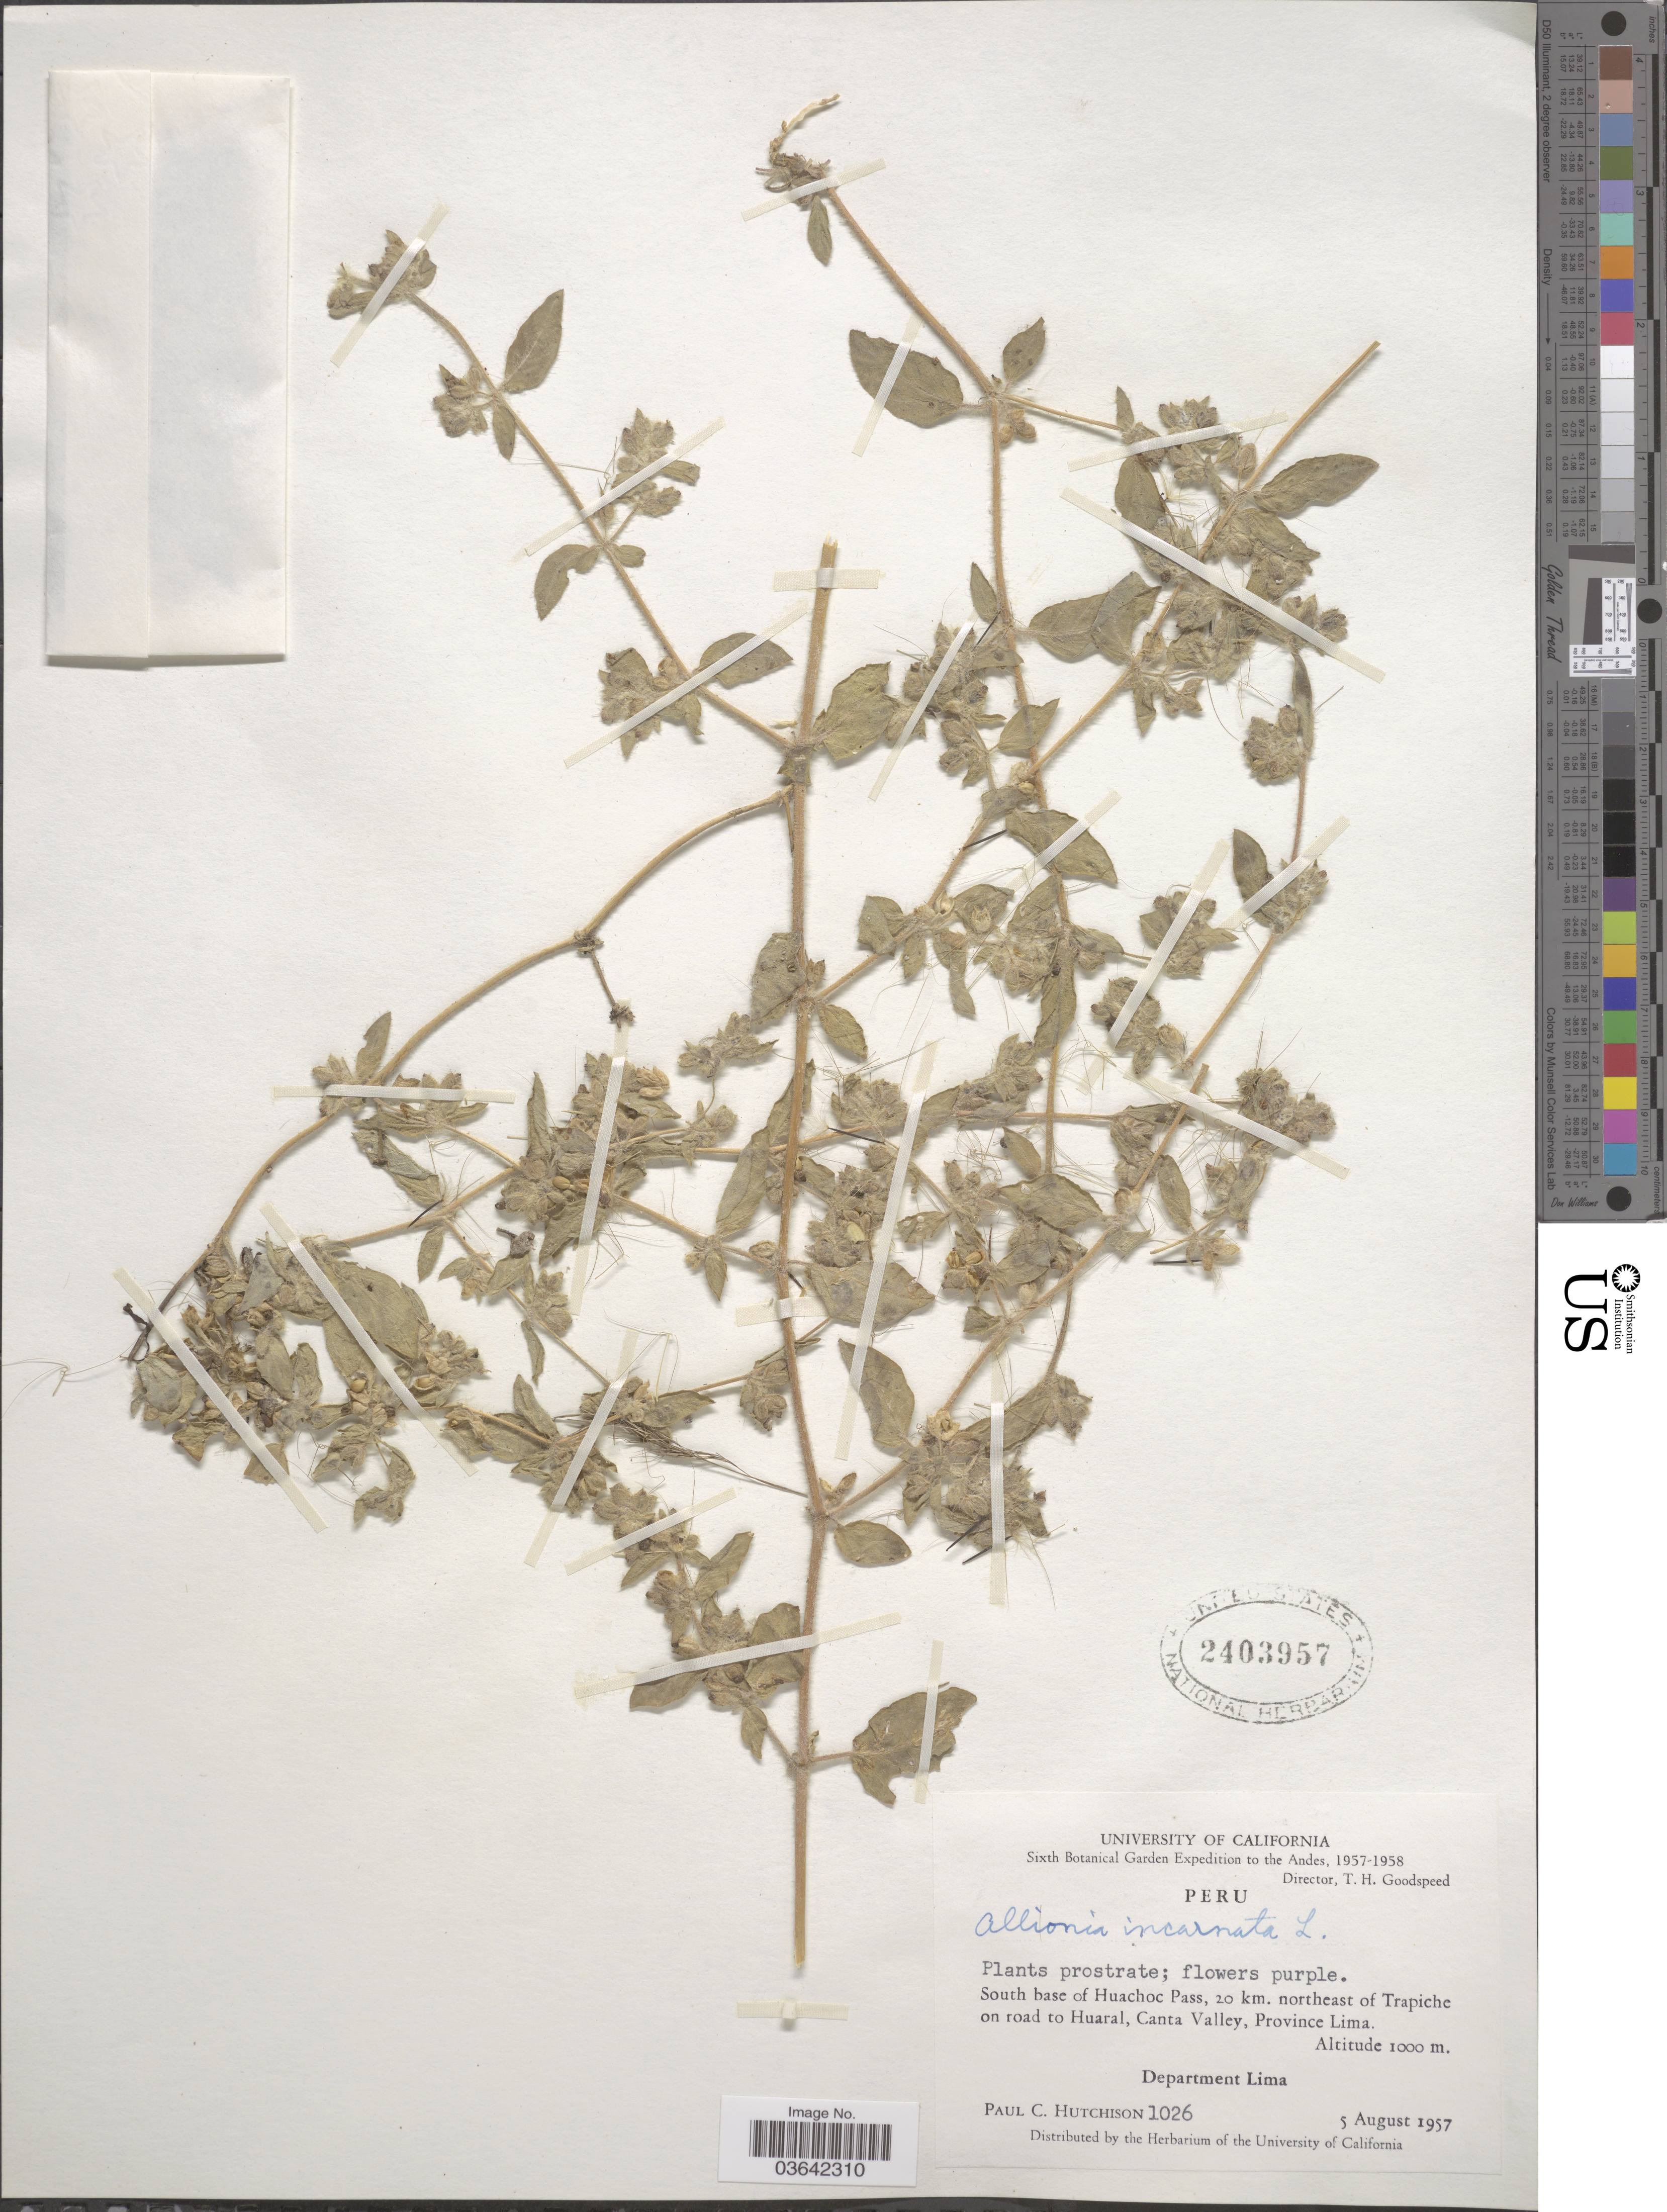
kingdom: Plantae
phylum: Tracheophyta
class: Magnoliopsida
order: Caryophyllales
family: Nyctaginaceae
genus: Allionia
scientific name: Allionia incarnata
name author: L.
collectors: P. C. Hutchison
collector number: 1026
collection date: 1957-08-05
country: Peru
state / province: Lima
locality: The Andes. South base of Huachoc Pass, 20 km, northeast of Trapiche on road to Huaral, Canta Valley. Department Lima.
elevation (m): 1000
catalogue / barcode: US 2403957